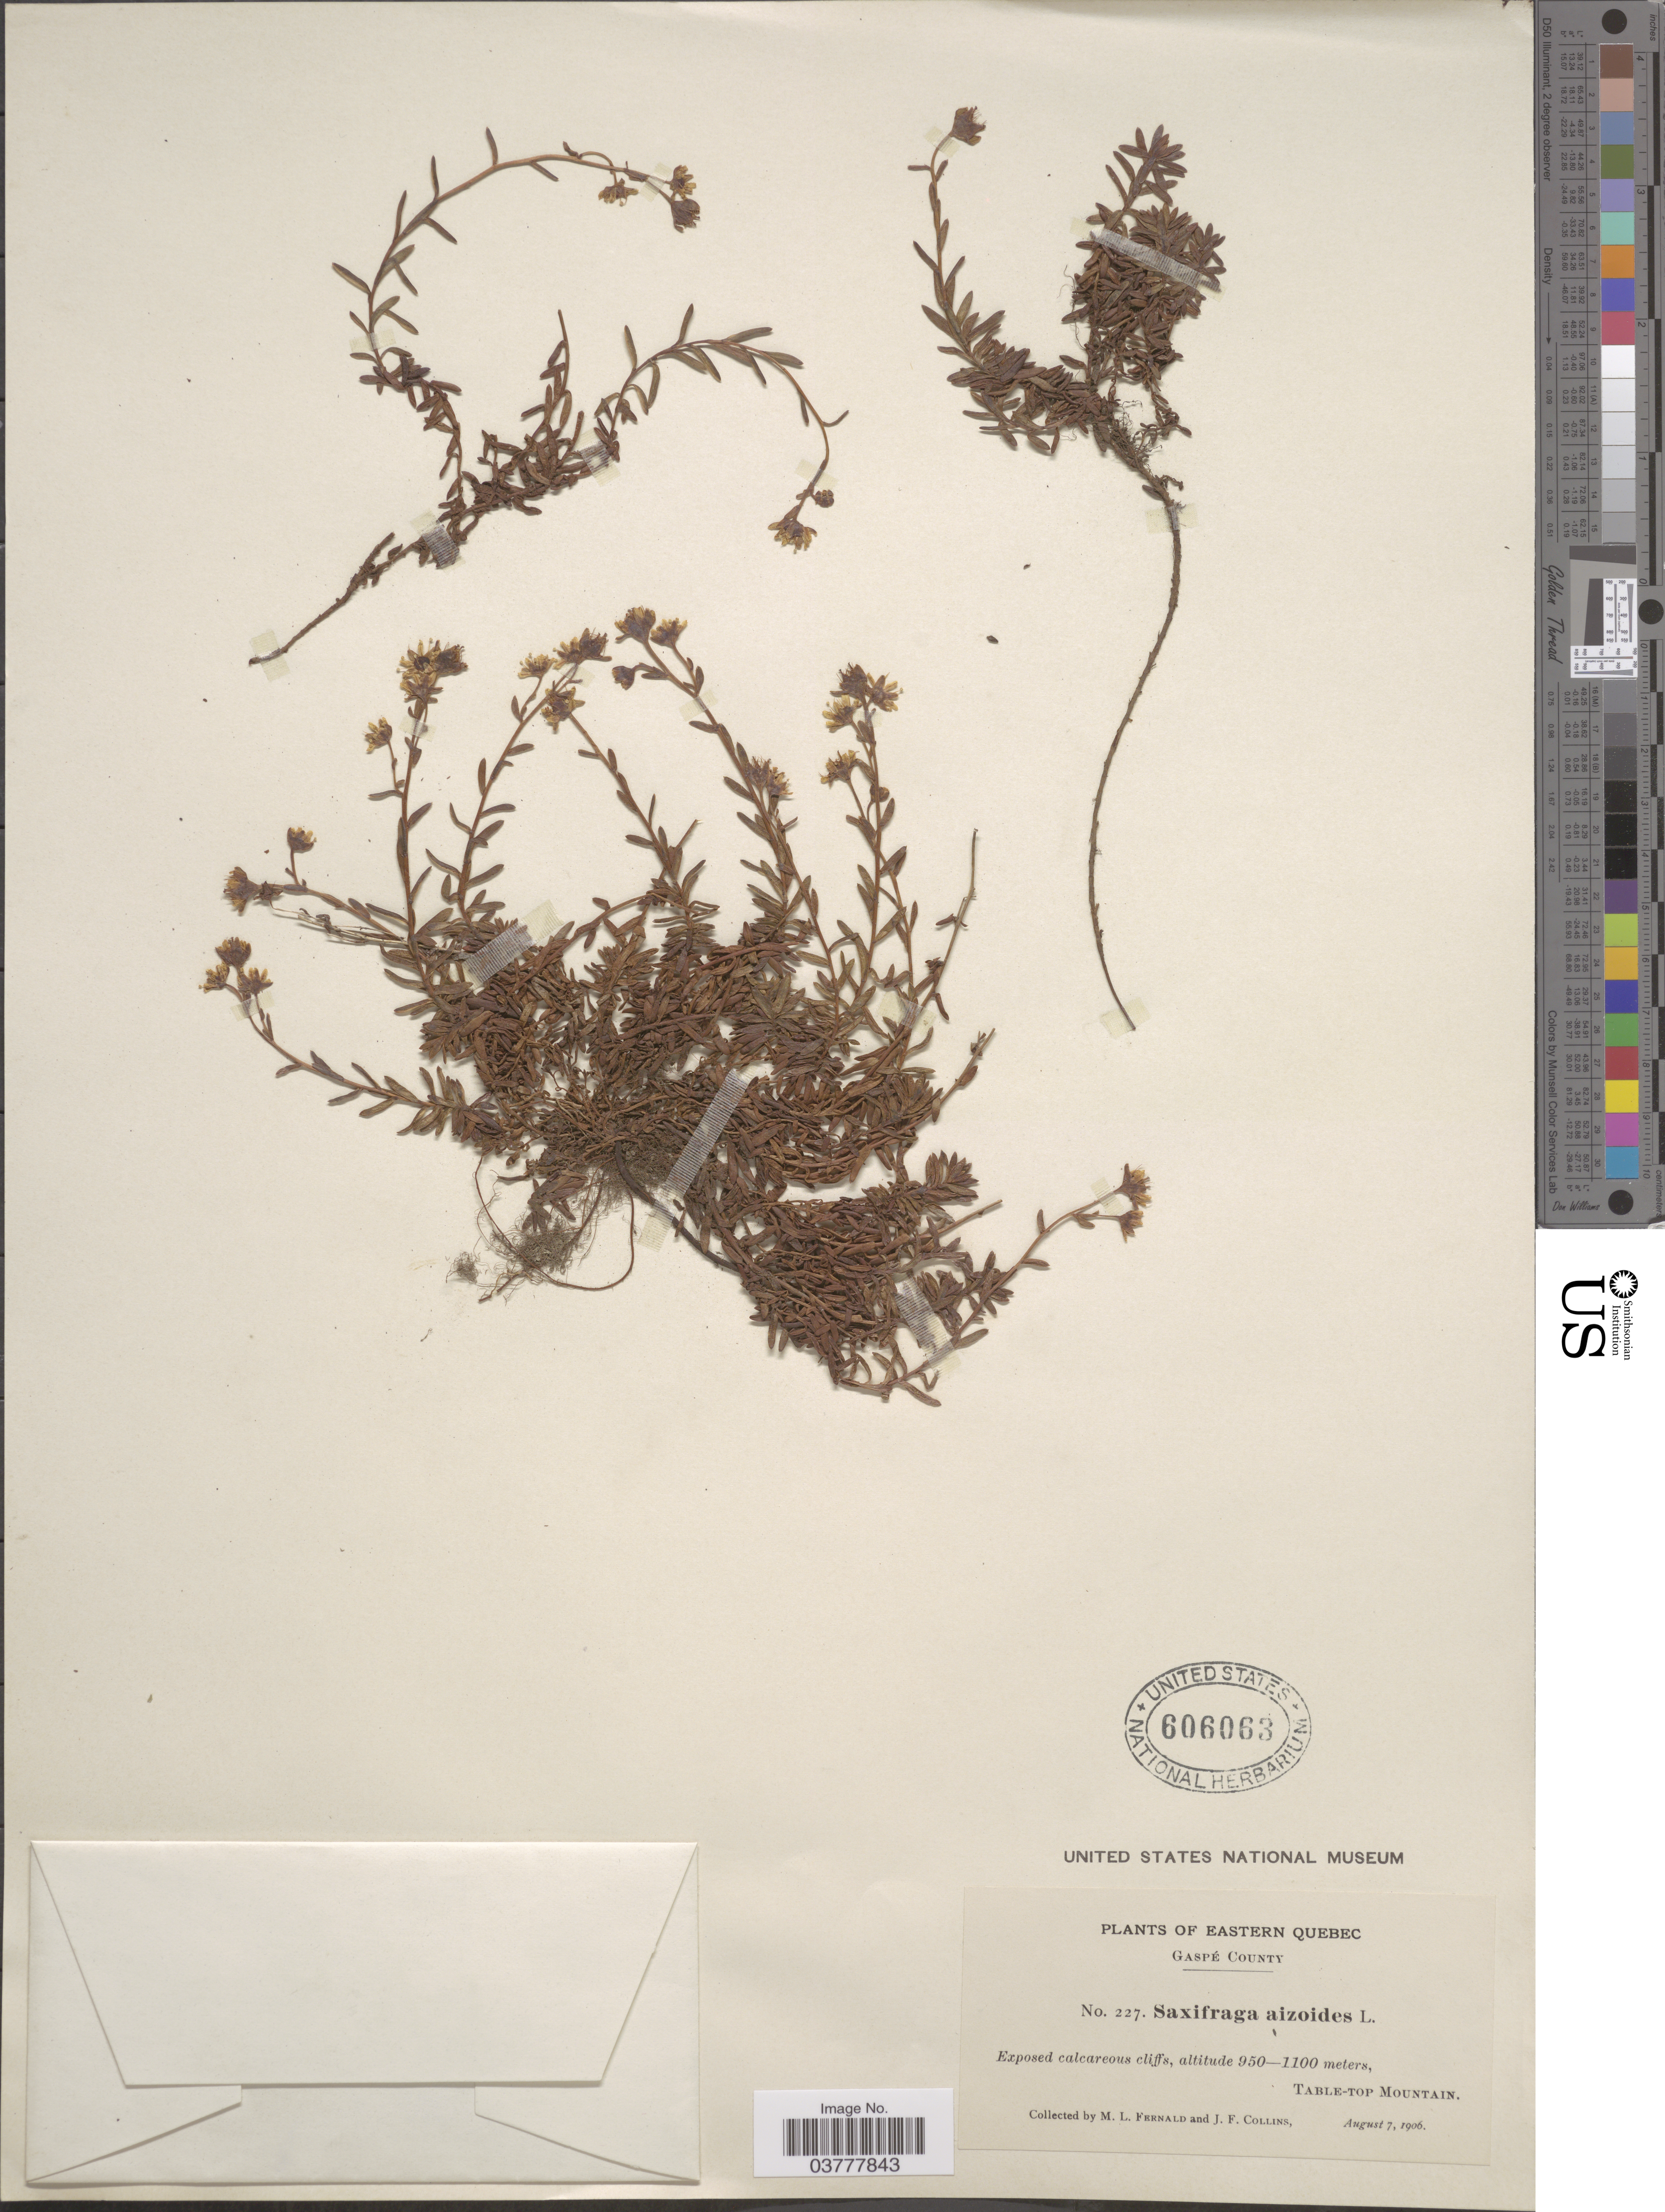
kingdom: Plantae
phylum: Tracheophyta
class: Magnoliopsida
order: Saxifragales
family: Saxifragaceae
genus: Saxifraga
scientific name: Saxifraga aizoides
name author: L.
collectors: M. L. Fernald & J. Collins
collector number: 227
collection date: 1906-08-07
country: Canada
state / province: Quebec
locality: Eastern Quebec, Gaspé County. Table-top Mountain.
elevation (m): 950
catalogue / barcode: US 606063